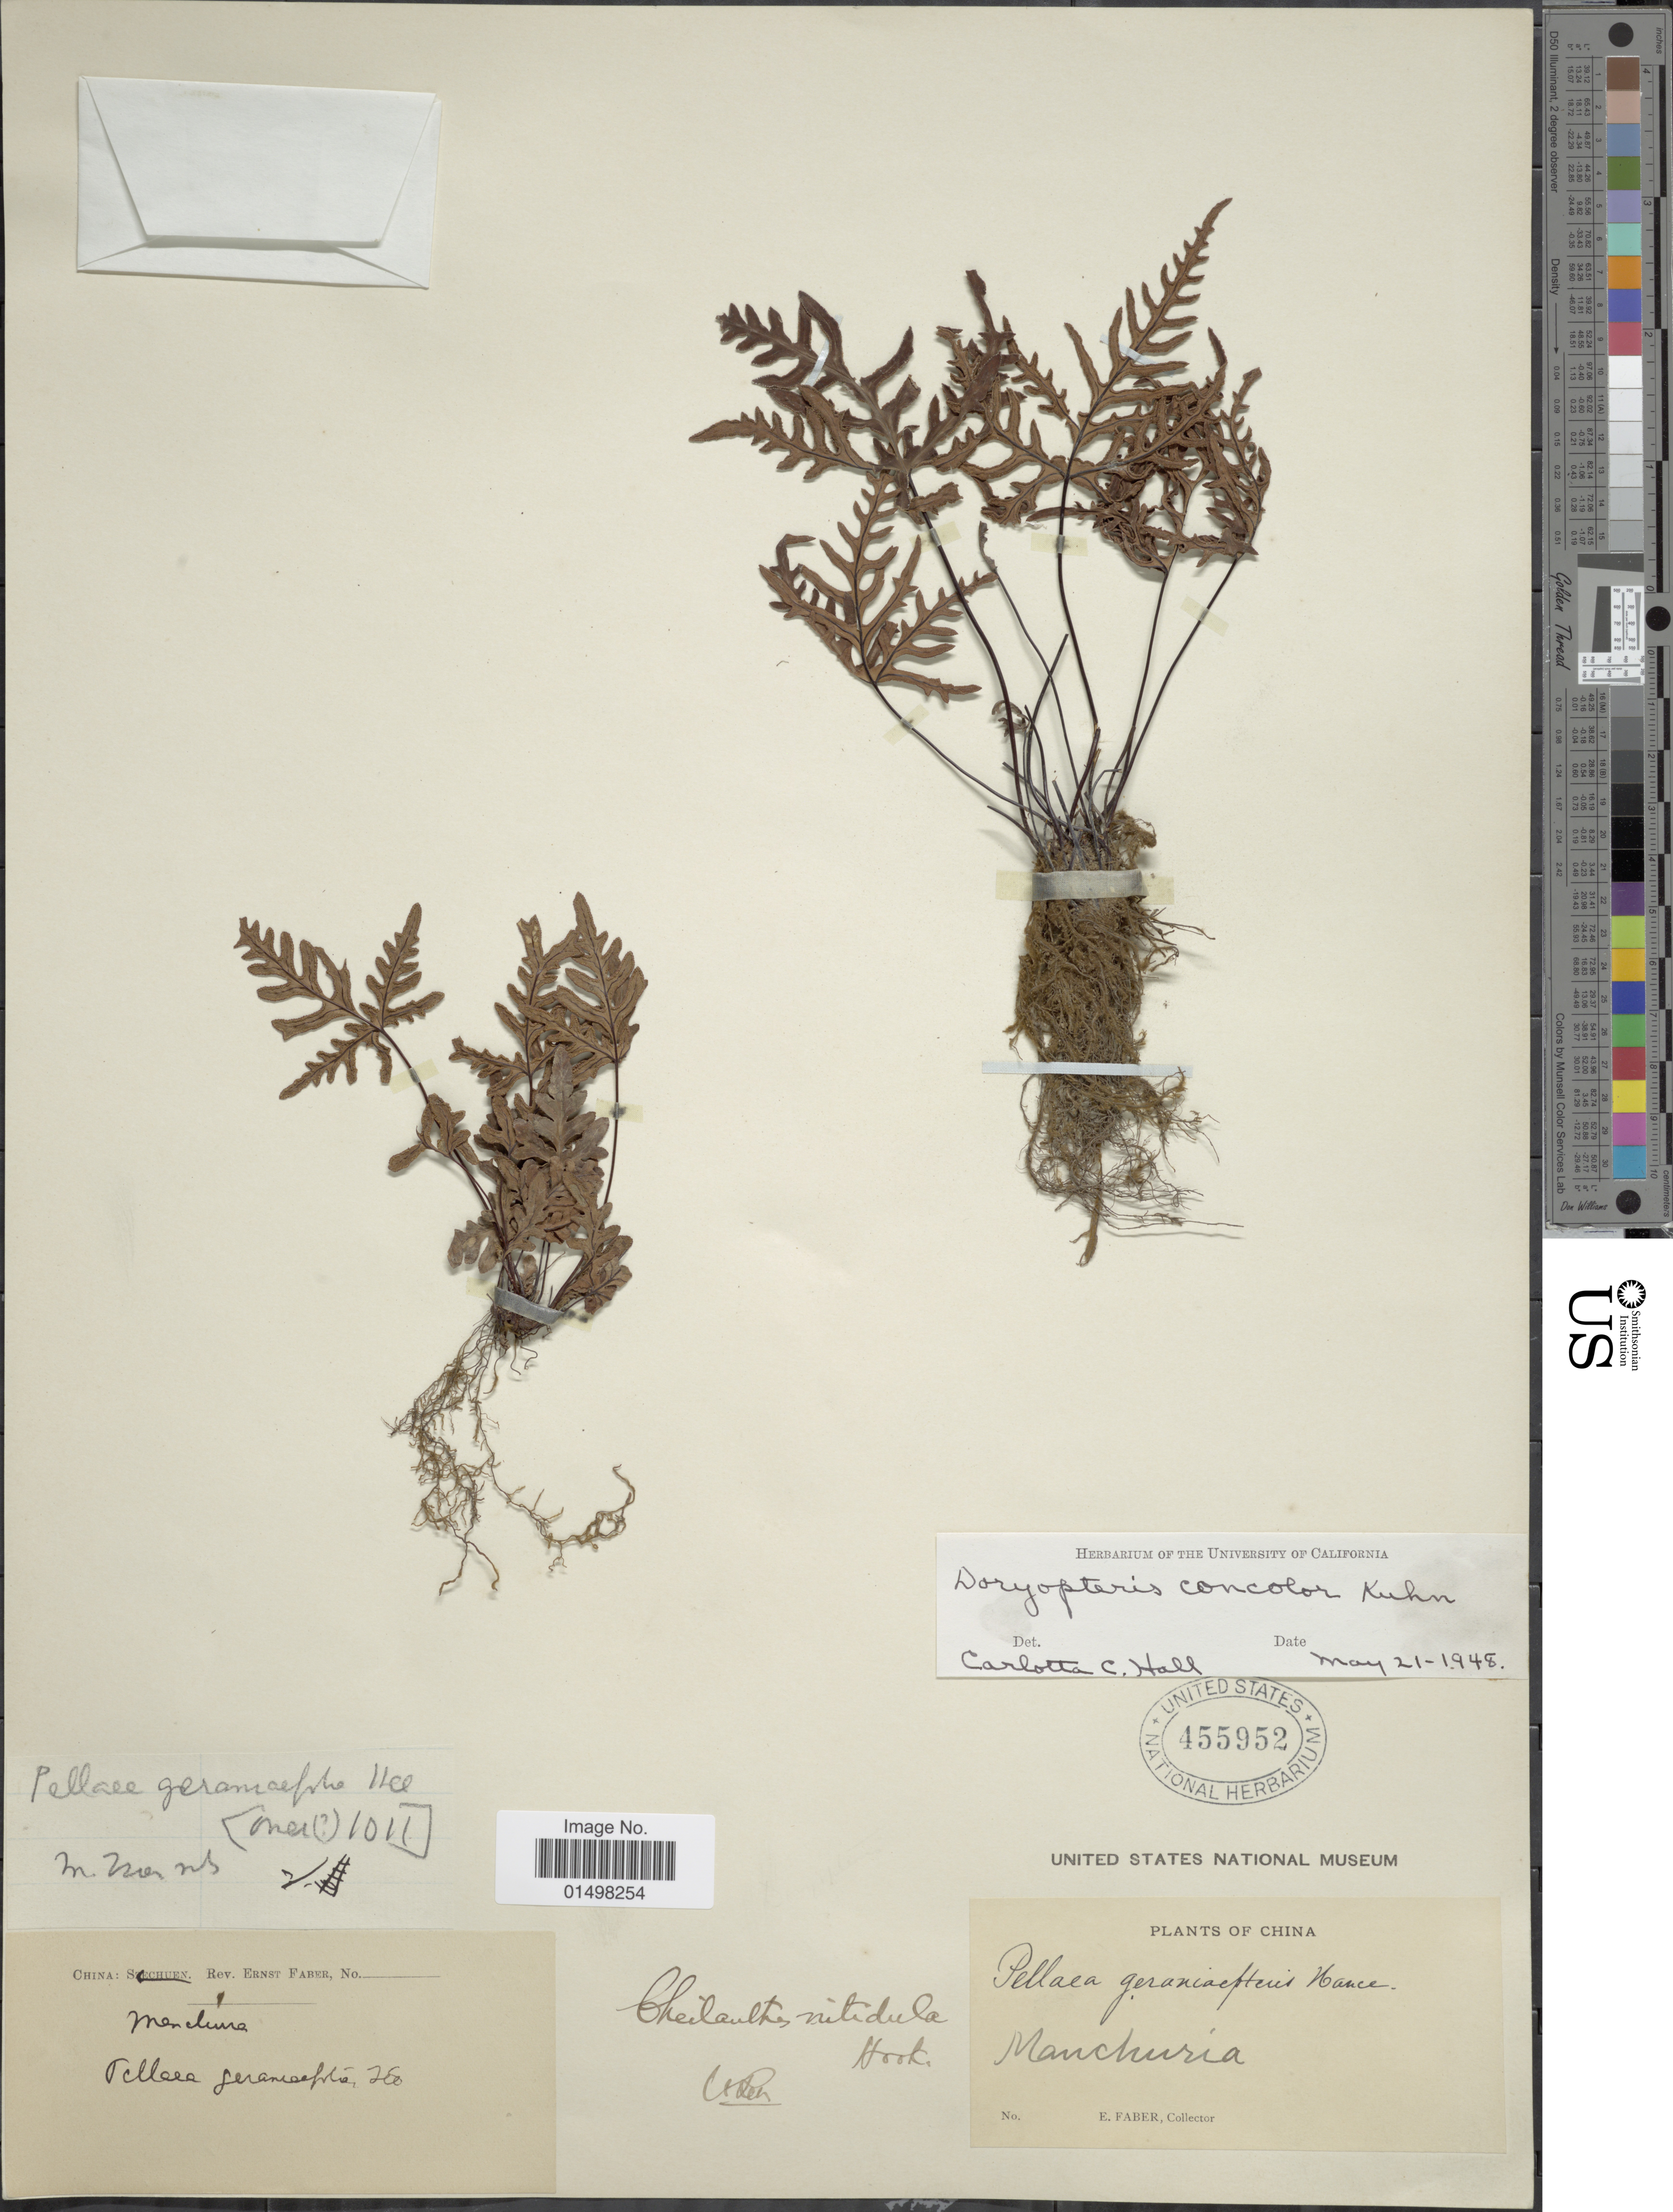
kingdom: Plantae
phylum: Tracheophyta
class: Polypodiopsida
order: Polypodiales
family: Pteridaceae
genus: Doryopteris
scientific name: Doryopteris concolor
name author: (Langsd. & Fisch.) Kuhn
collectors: E. Faber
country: China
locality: Manchuria.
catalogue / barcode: US 455952